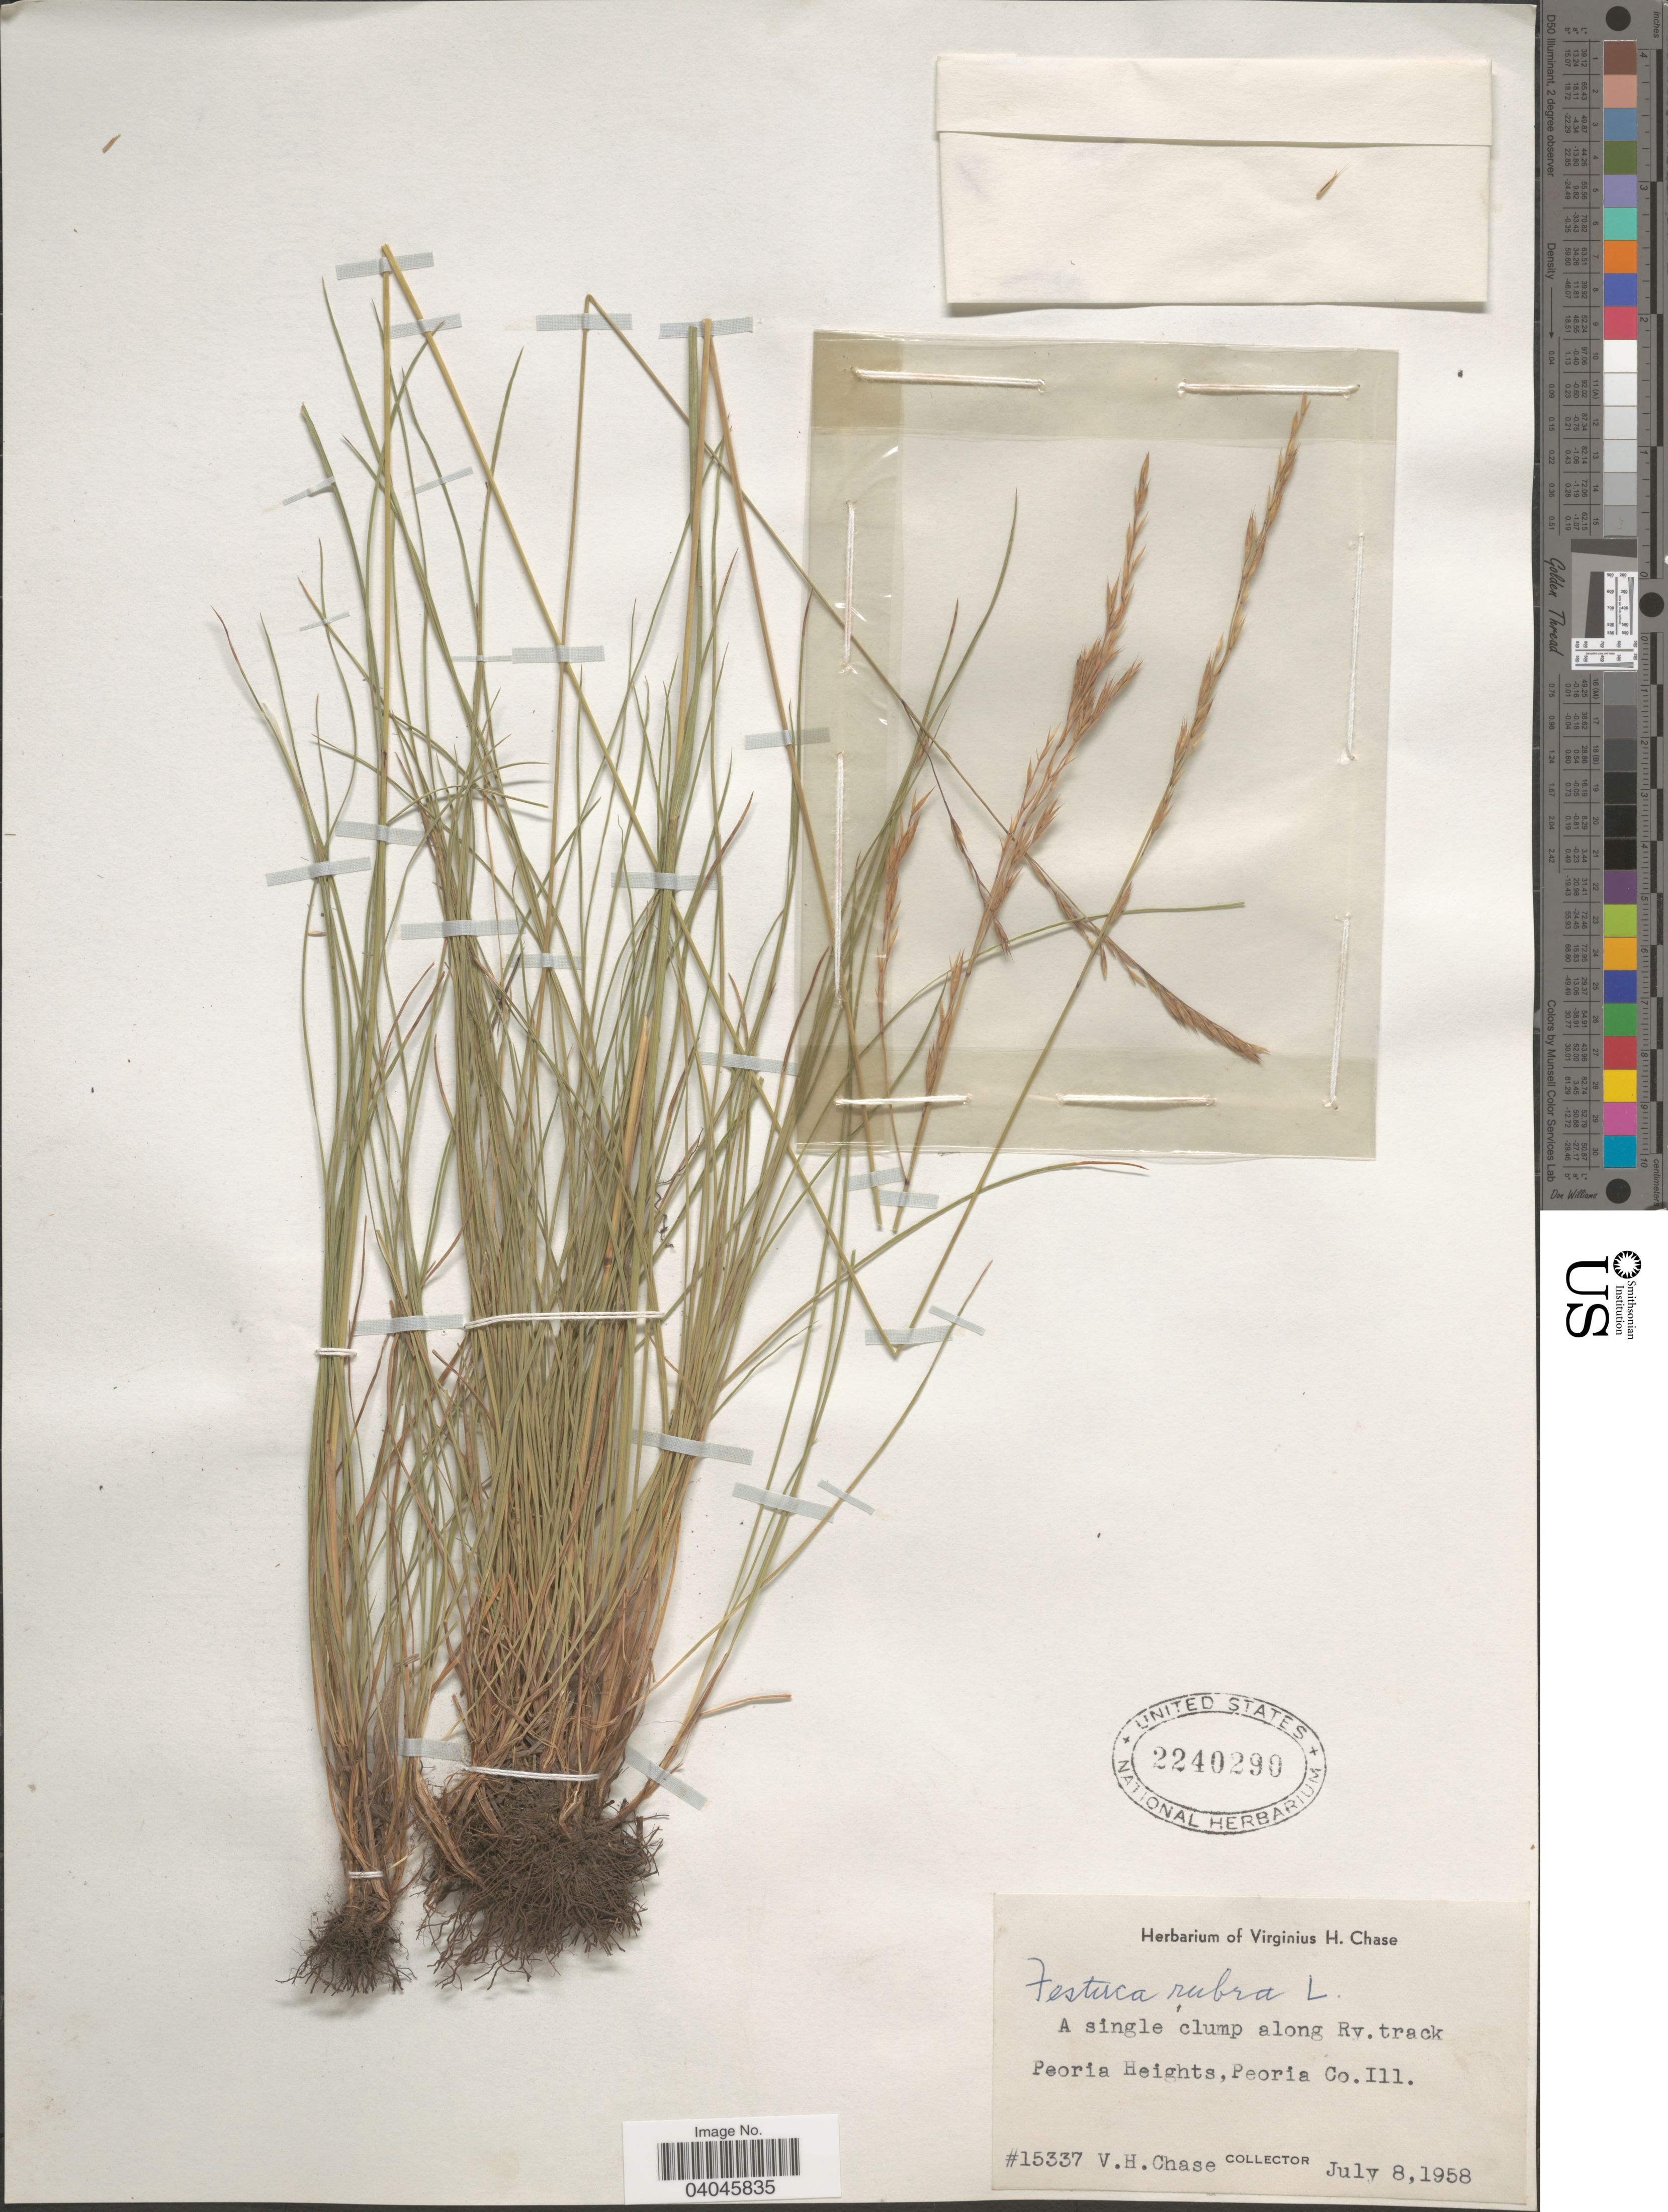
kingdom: Plantae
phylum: Tracheophyta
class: Liliopsida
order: Poales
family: Poaceae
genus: Festuca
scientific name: Festuca rubra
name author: L.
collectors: V. H. Chase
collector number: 15337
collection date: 1958-07-08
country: United States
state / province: Illinois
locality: A single clump along Ry.track. Peoria Heights, Peoria Co.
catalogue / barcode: US 2240290